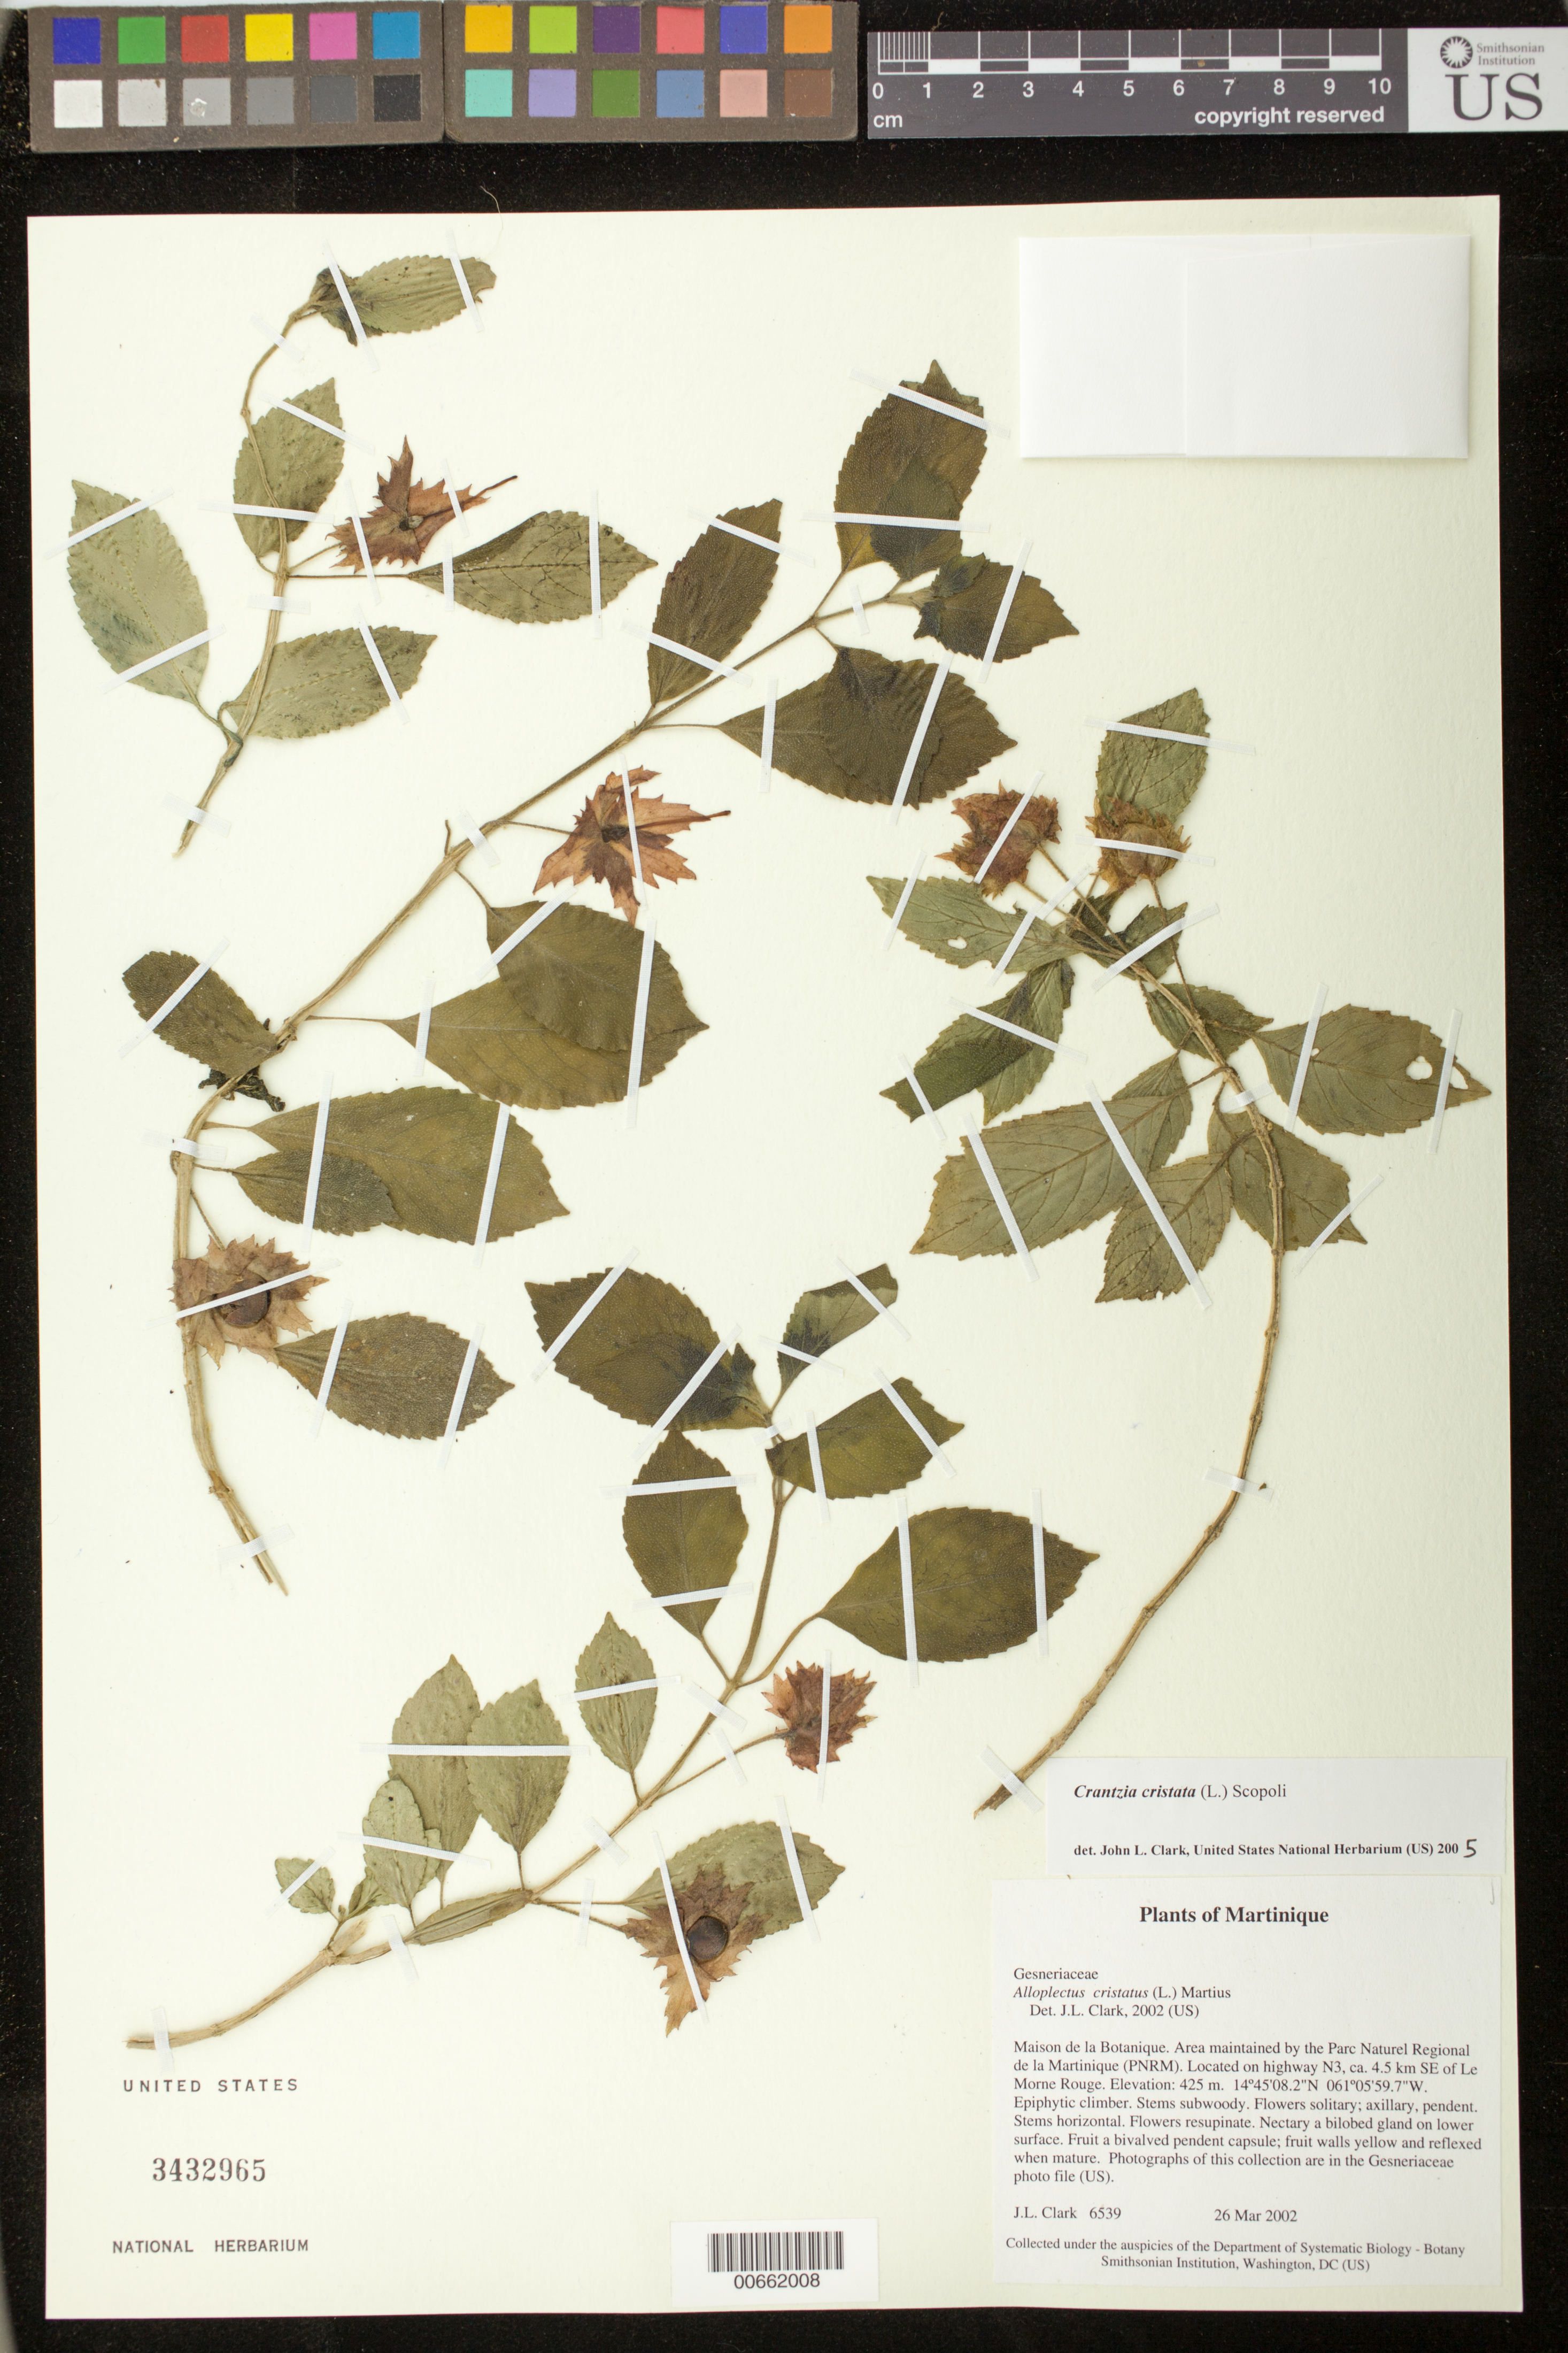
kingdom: Plantae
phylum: Tracheophyta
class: Magnoliopsida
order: Lamiales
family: Gesneriaceae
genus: Crantzia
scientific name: Crantzia cristata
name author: (L.) Scop. ex Fritsch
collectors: J. L. Clark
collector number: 6539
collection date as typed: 26 Mar 2002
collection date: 2002-03-26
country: Martinique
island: Martinique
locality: Maison de la Botanique. Area maintained by the Parc Naturel Regional de la Martinique (PNRM). Located on highway N3, ca. 4.5 km SE of Le Morne Rouge.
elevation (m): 425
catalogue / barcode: US 3432965